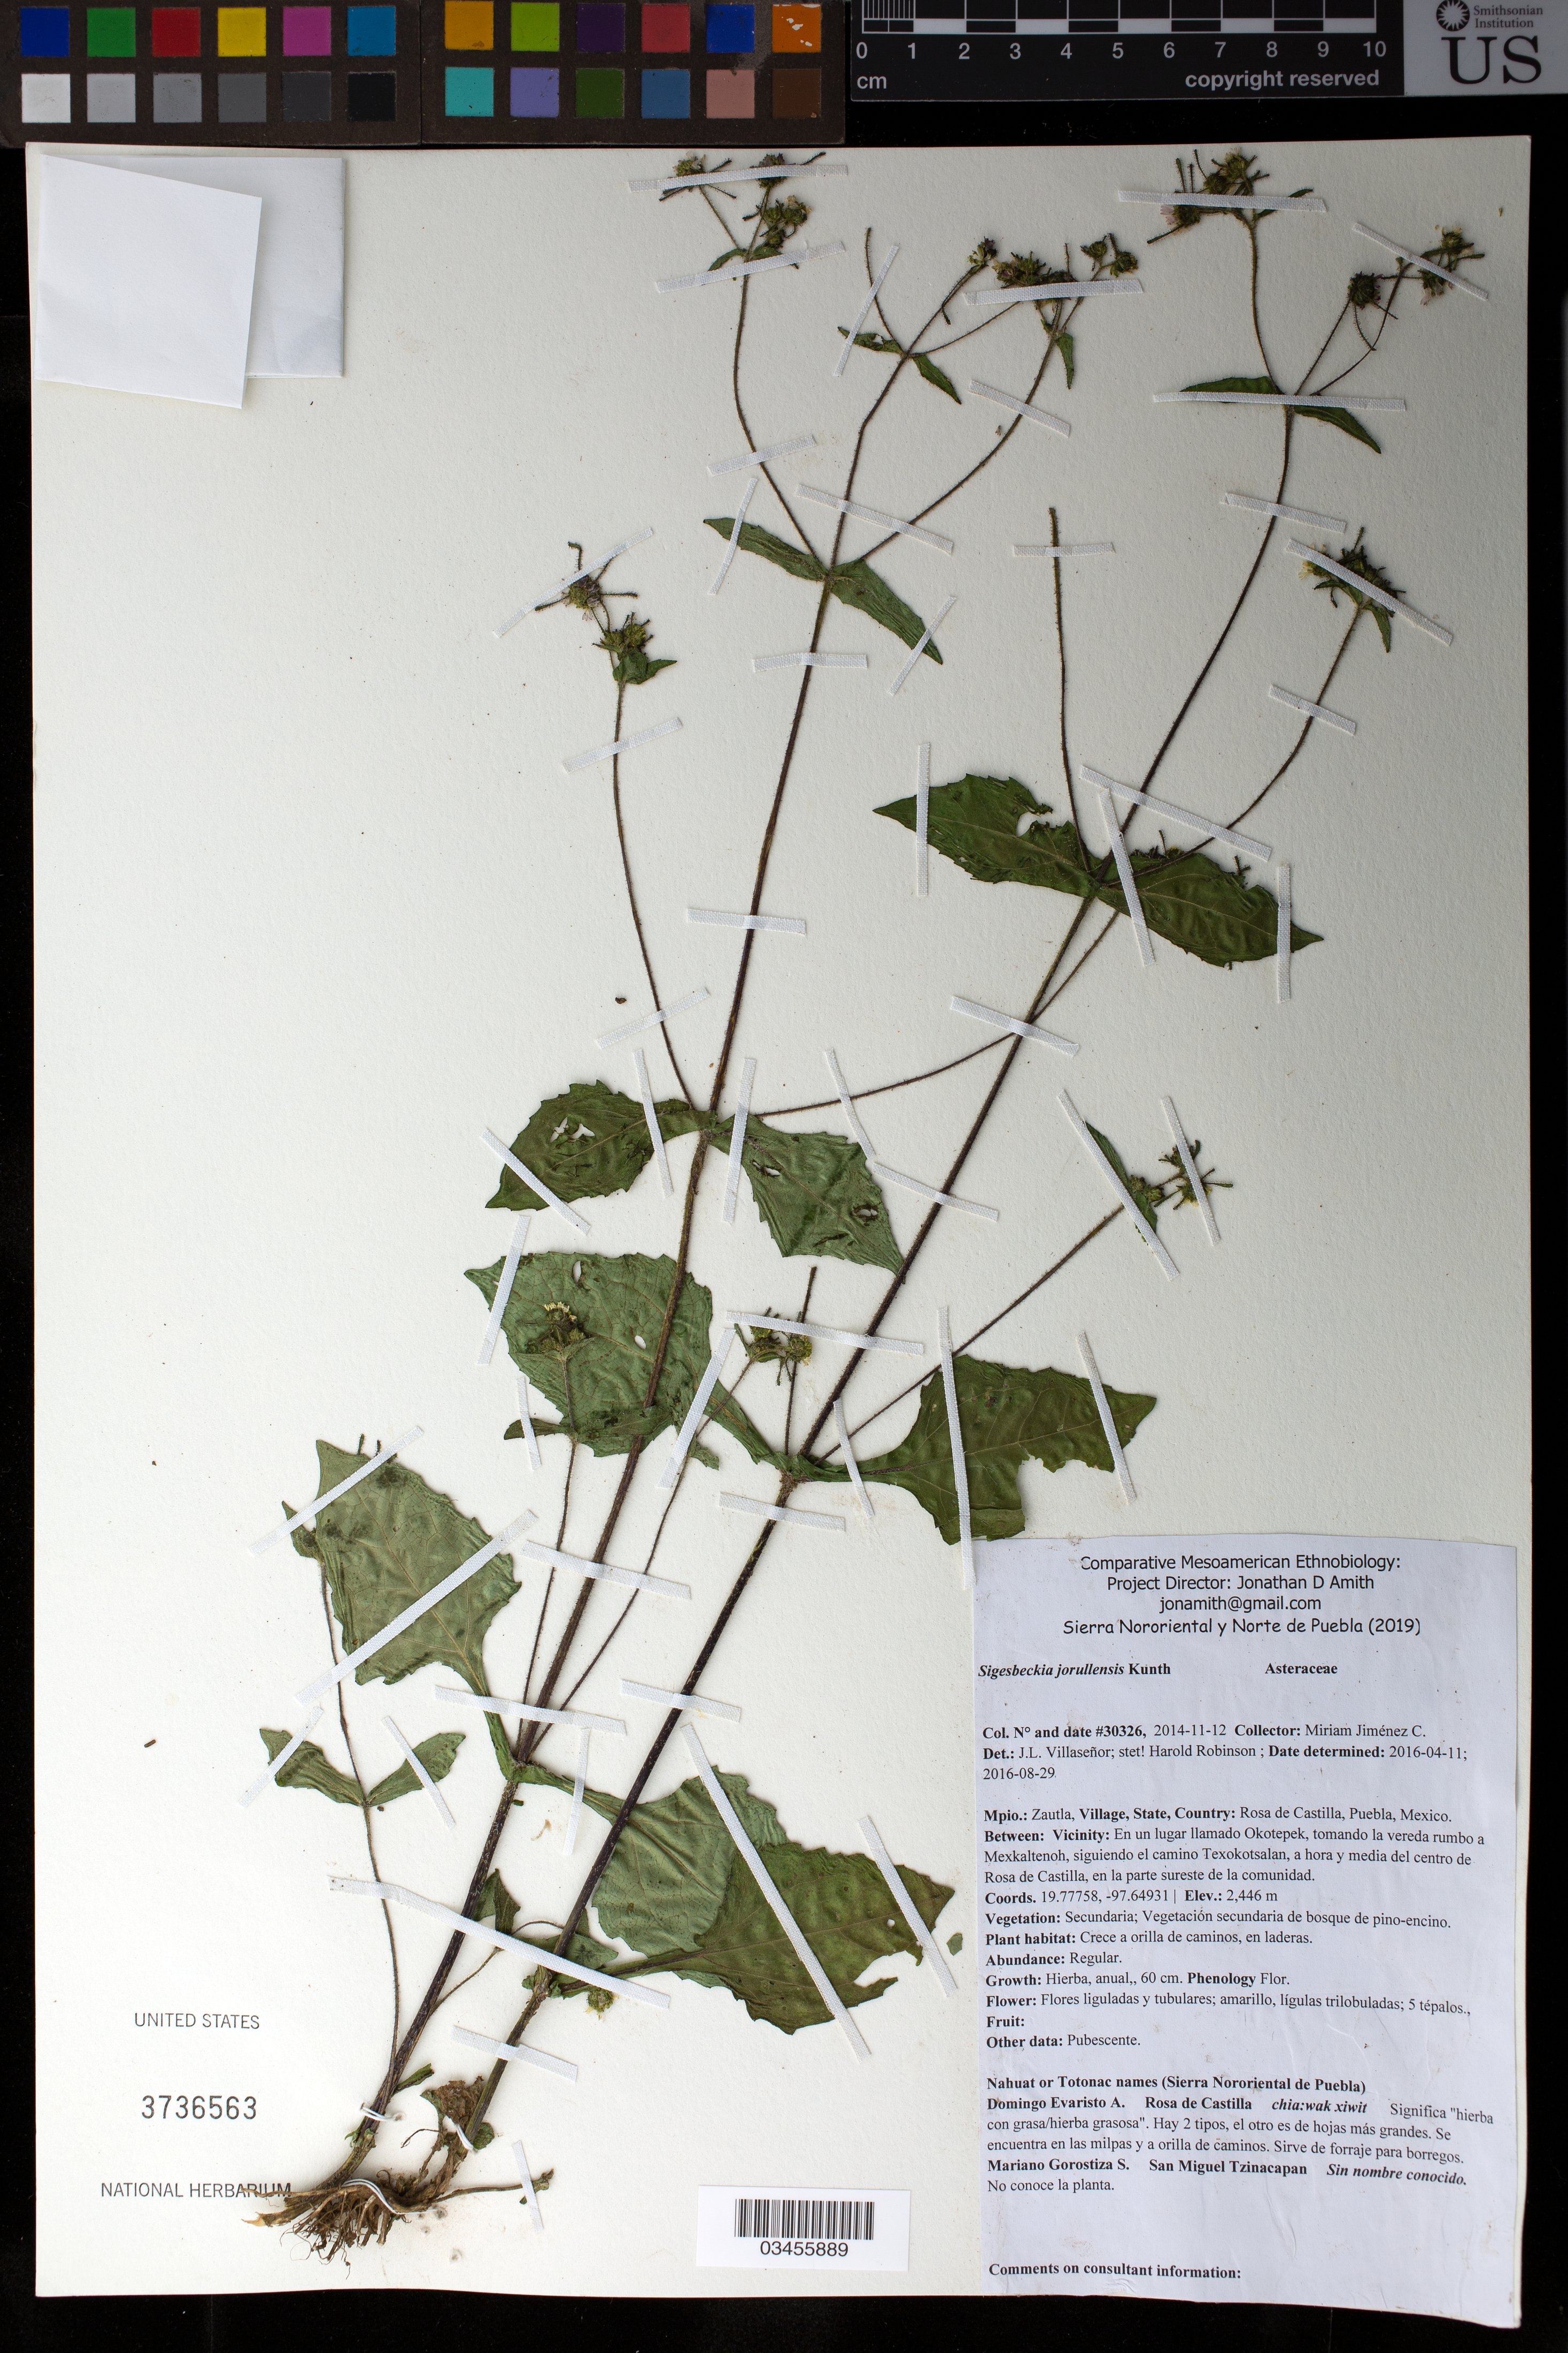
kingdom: Plantae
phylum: Tracheophyta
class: Magnoliopsida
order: Asterales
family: Asteraceae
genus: Sigesbeckia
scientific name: Sigesbeckia jorullensis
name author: Kunth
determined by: Robinson, Harold E., (US)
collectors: M. Jiménez Chimil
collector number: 30326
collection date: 2014-11-12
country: México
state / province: Puebla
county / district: Zautla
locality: PUEBLO: Rosa de Castilla; LOCALIDAD EXACTA: En Okotepek, tomando la vereda rumbo a Mexkaltenoh, siguiendo el camino Texokotsalan, a hora y media del centro de Rosa de Castilla, en la parte sureste de la comunidad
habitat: Vegetación secundaria de bosque de pino-encino; a orilla de caminos, en laderas.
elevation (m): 2446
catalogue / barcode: US 3736563